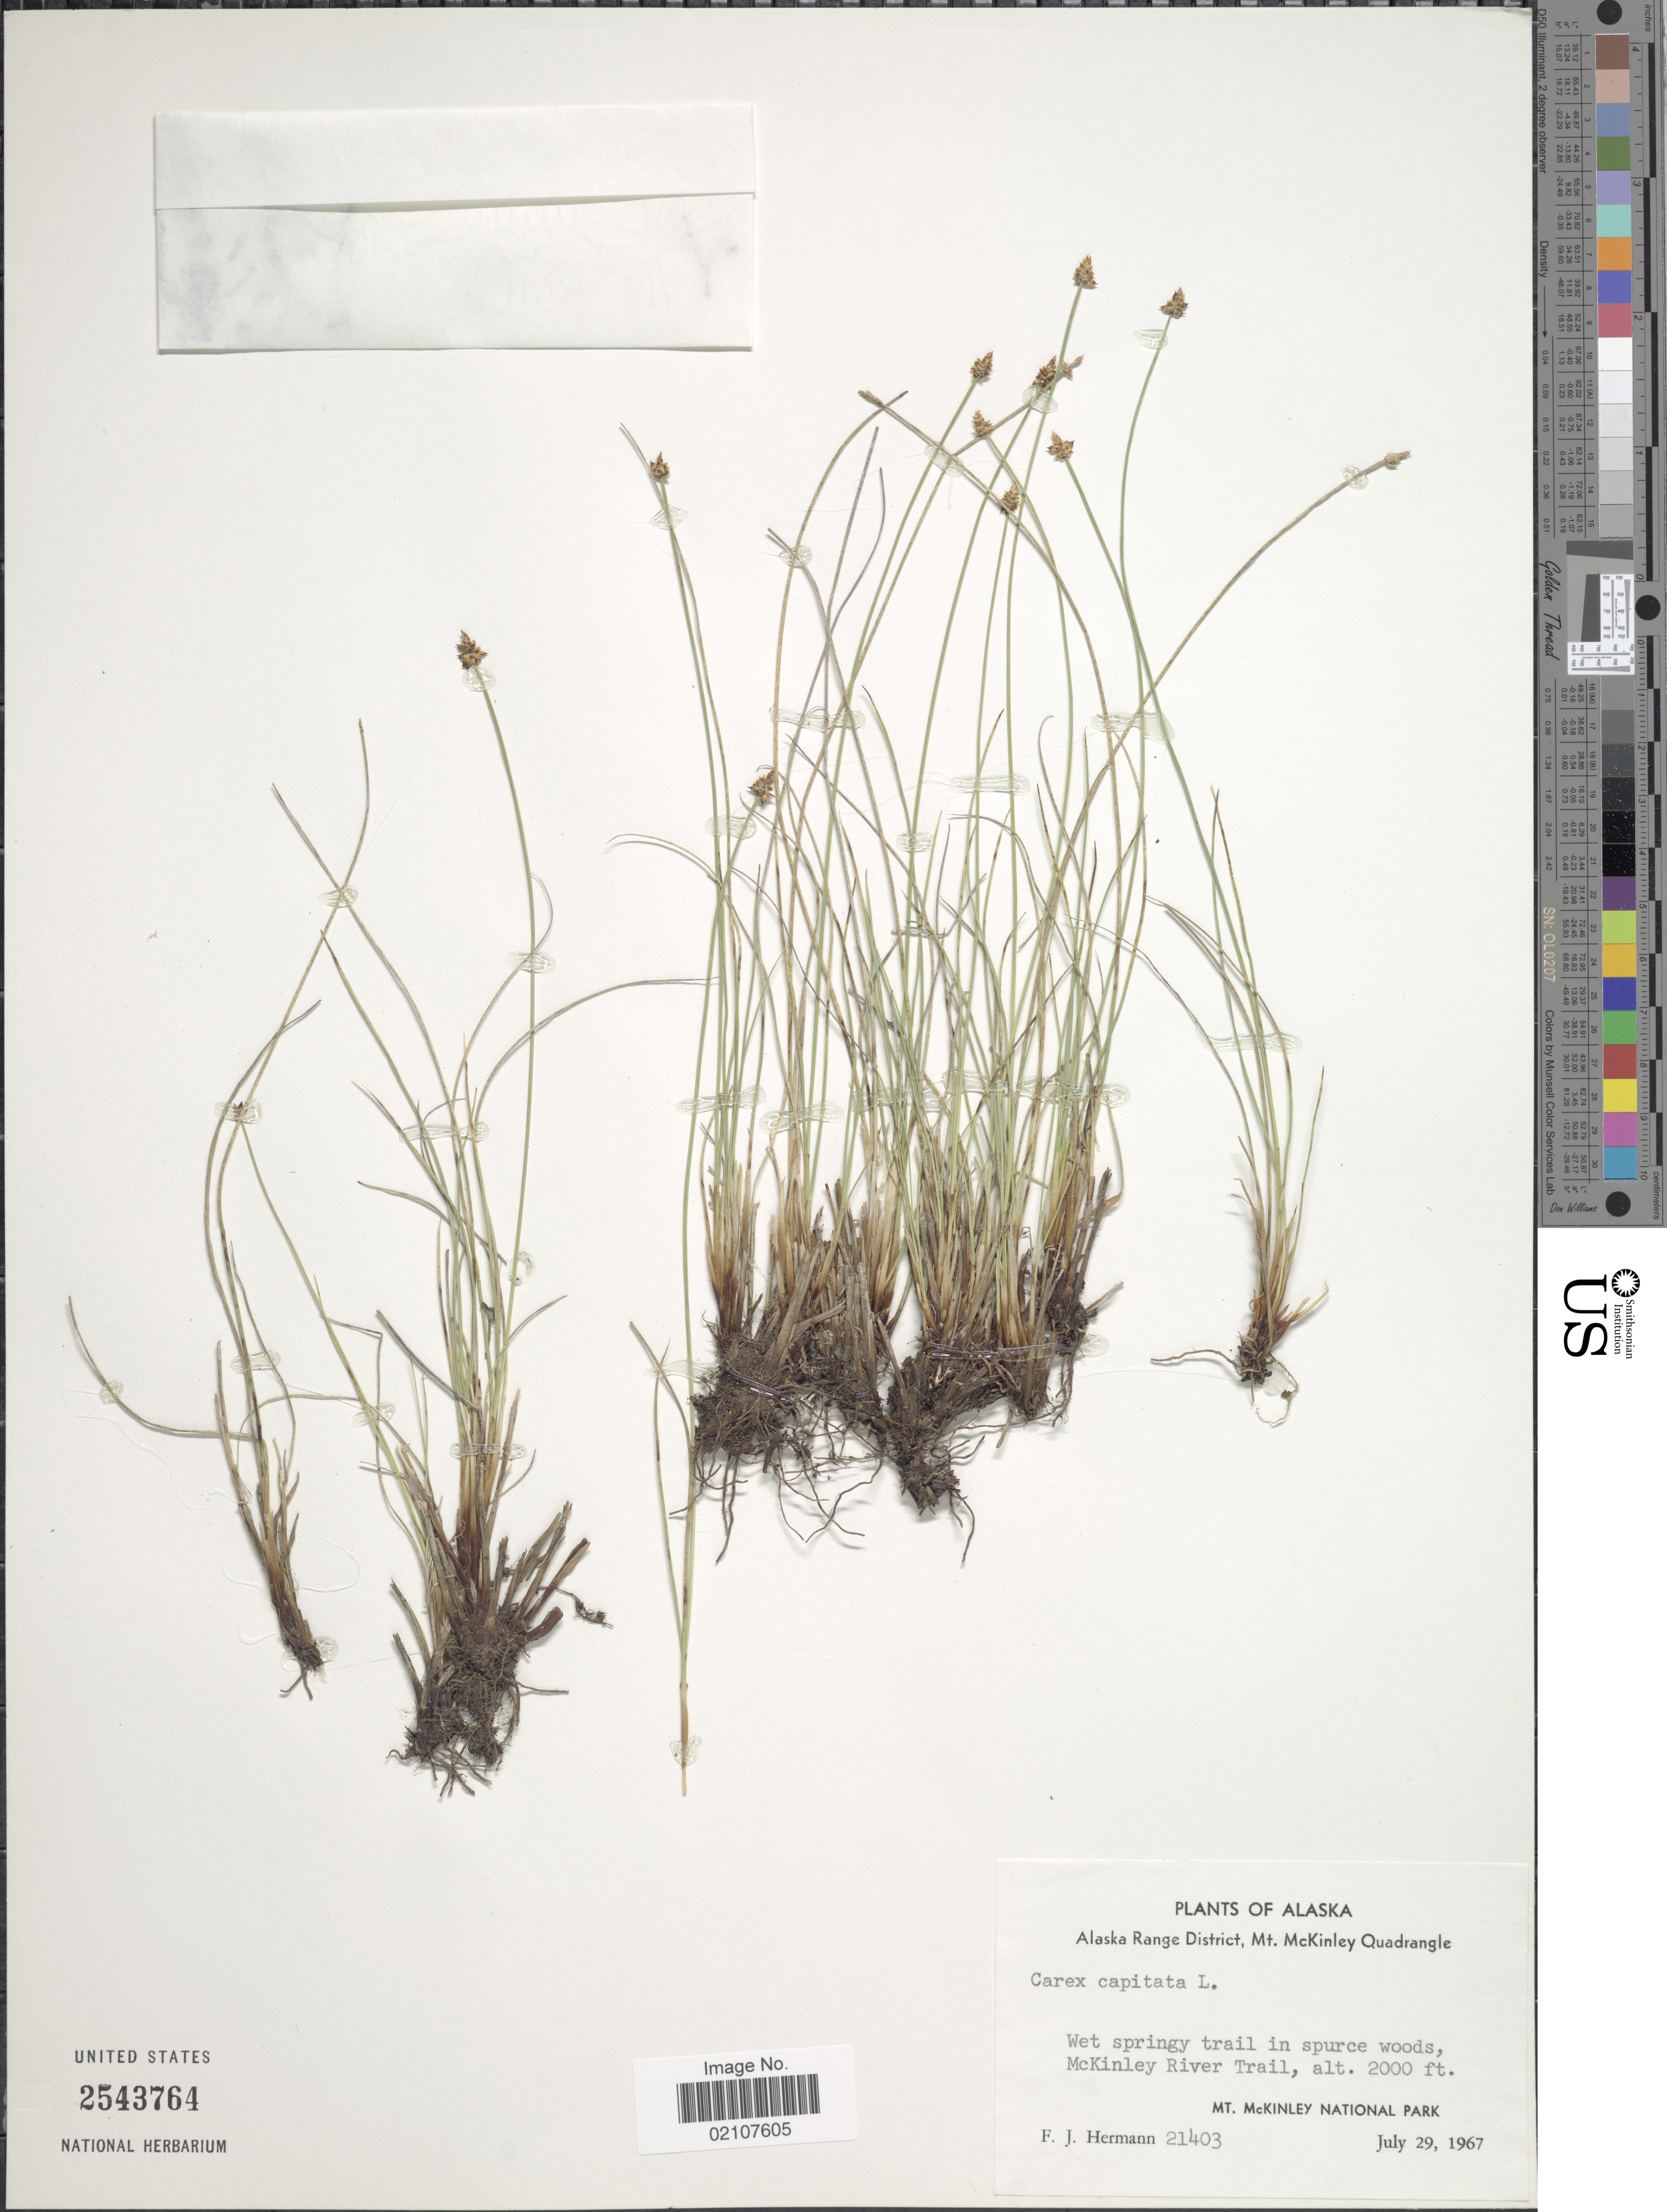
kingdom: Plantae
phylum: Tracheophyta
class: Liliopsida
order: Poales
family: Cyperaceae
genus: Carex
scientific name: Carex capitata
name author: L.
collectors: F. J. Hermann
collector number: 21403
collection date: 1967-07-29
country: United States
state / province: Alaska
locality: Alaska. McKinley River Trail. Mt. McKinley National Park.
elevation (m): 610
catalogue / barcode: US 2543764